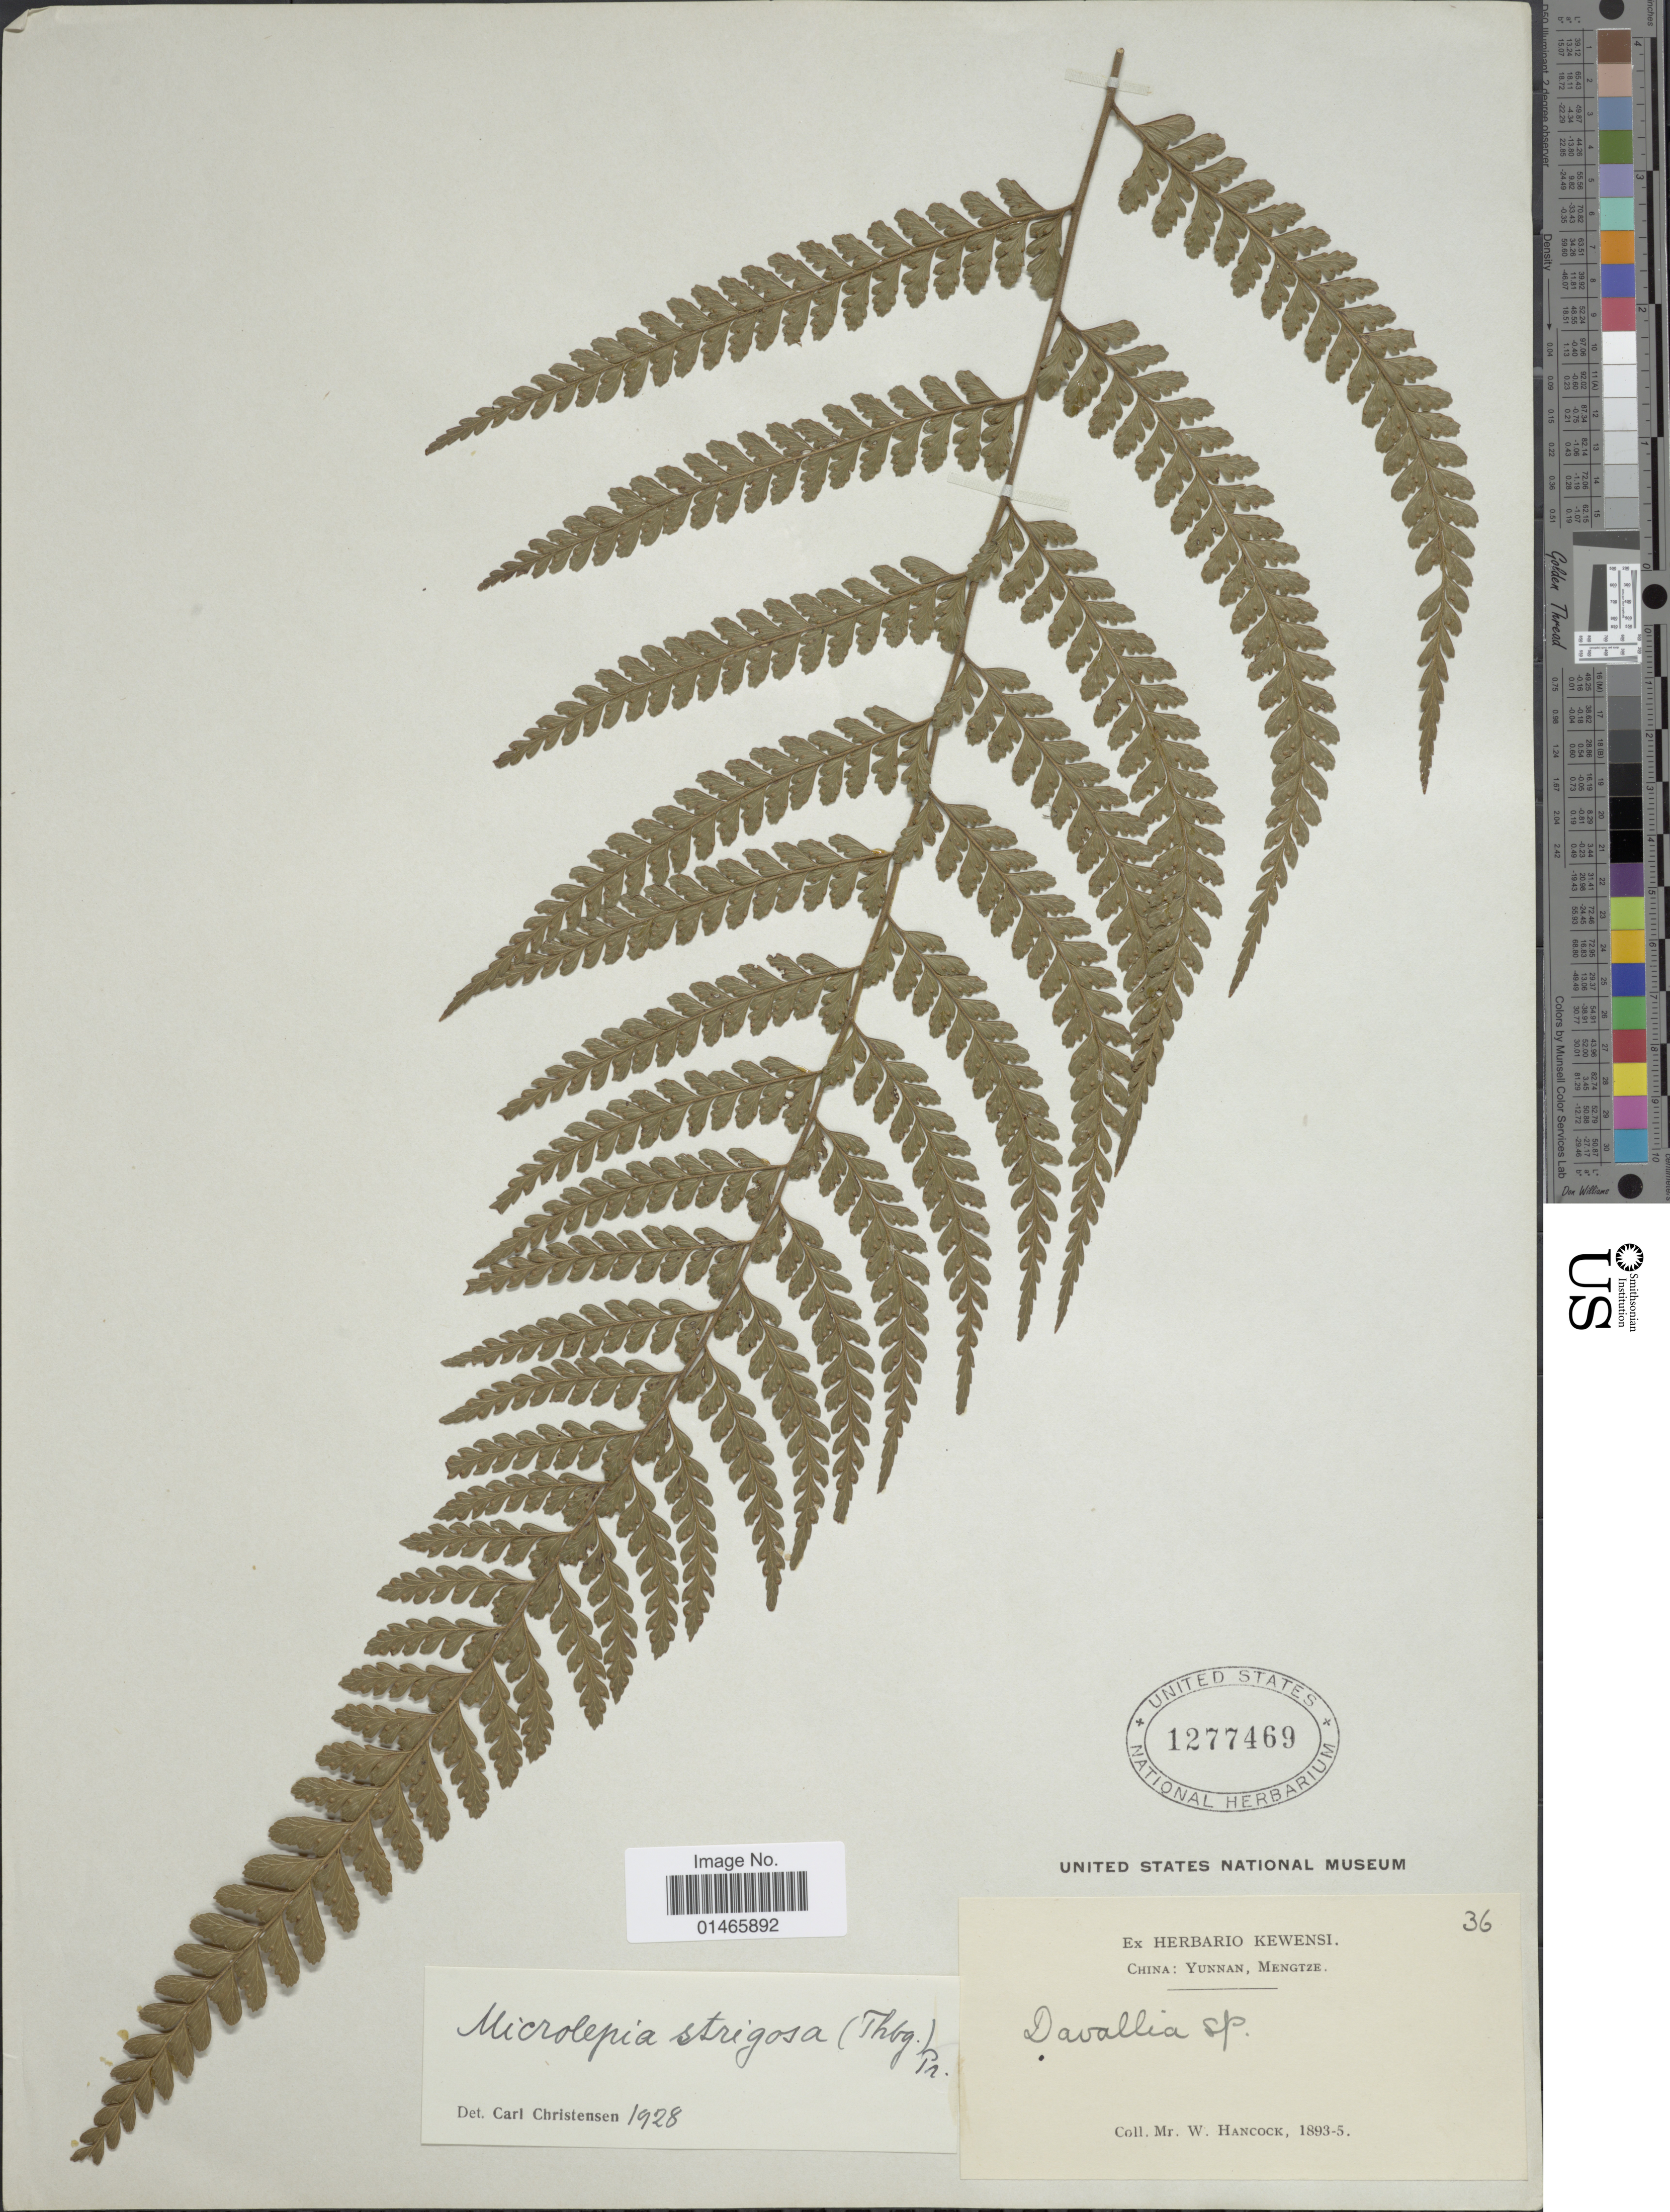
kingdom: Plantae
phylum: Tracheophyta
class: Polypodiopsida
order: Polypodiales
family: Dennstaedtiaceae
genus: Microlepia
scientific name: Microlepia strigosa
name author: (Thunb.) J. Presl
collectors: W. Hancock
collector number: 36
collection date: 1893/1895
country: China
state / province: Yunnan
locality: Kewensi, Mengtze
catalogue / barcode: US 1277469